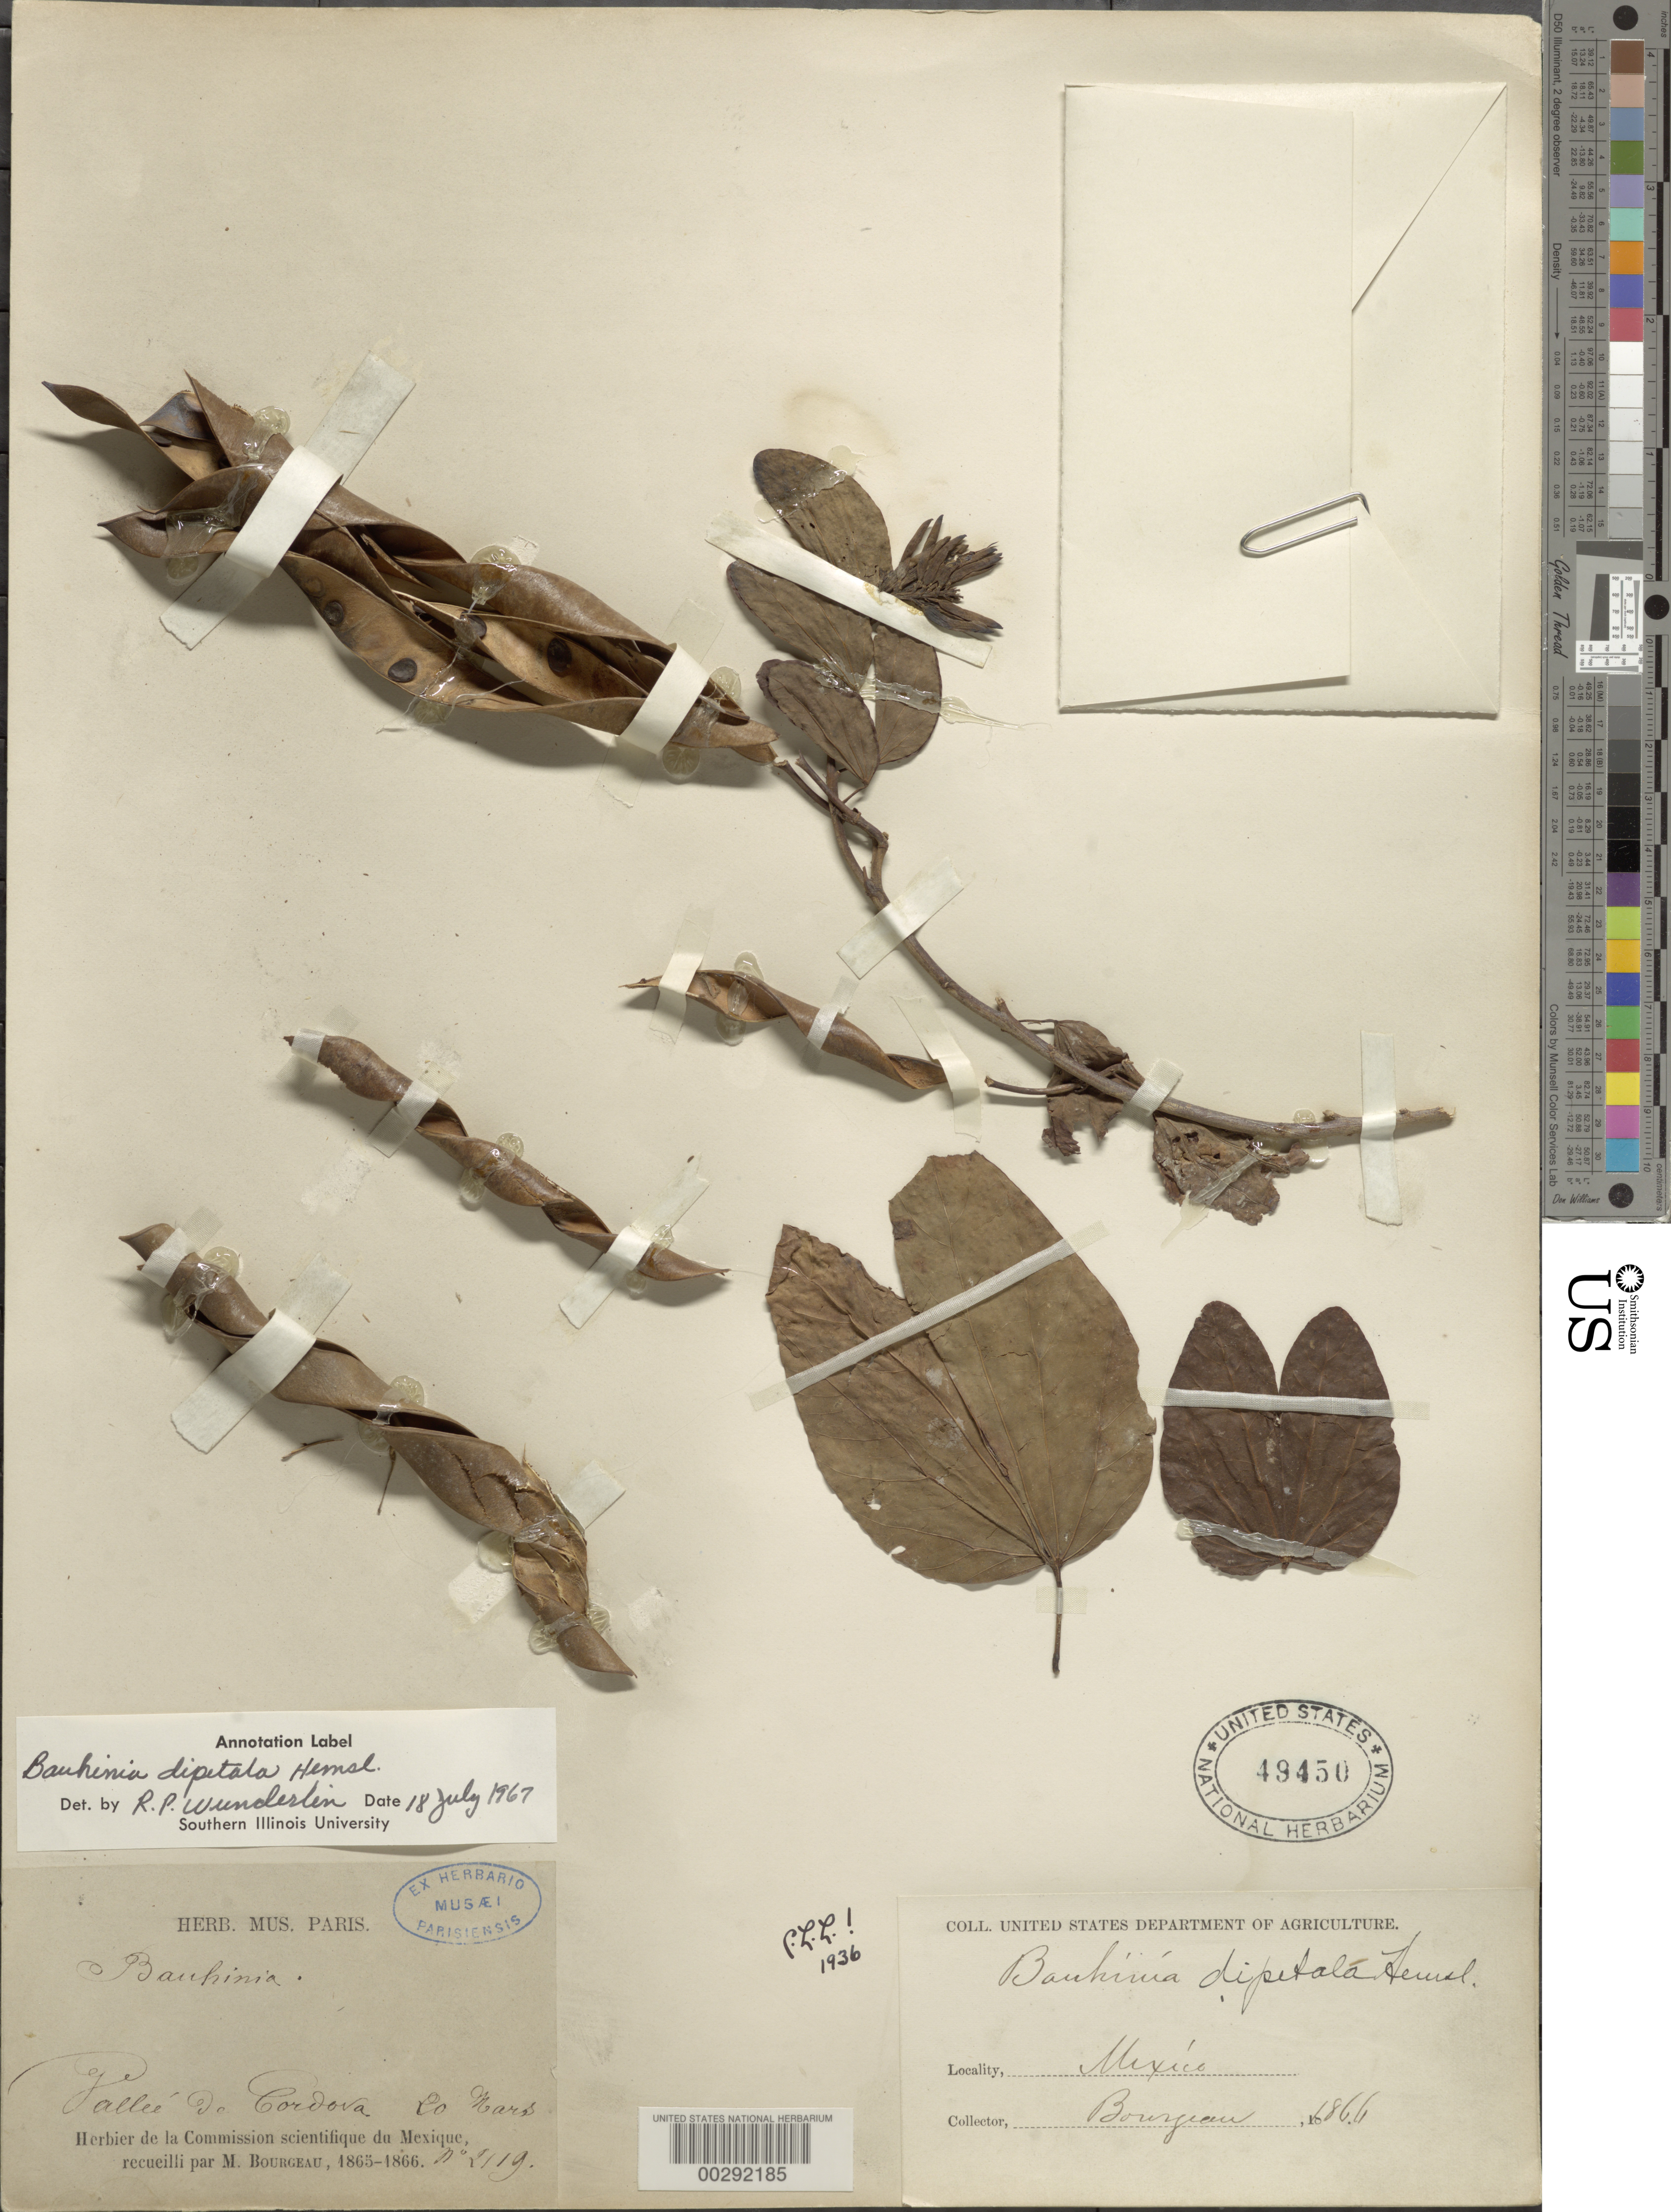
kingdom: Plantae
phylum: Tracheophyta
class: Magnoliopsida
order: Fabales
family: Fabaceae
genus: Bauhinia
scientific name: Bauhinia dipetala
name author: Hemsl.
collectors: E. Bourgeau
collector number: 2119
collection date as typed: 1866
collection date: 1866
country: Mexico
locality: Vallee do cordova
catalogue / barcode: US 49450